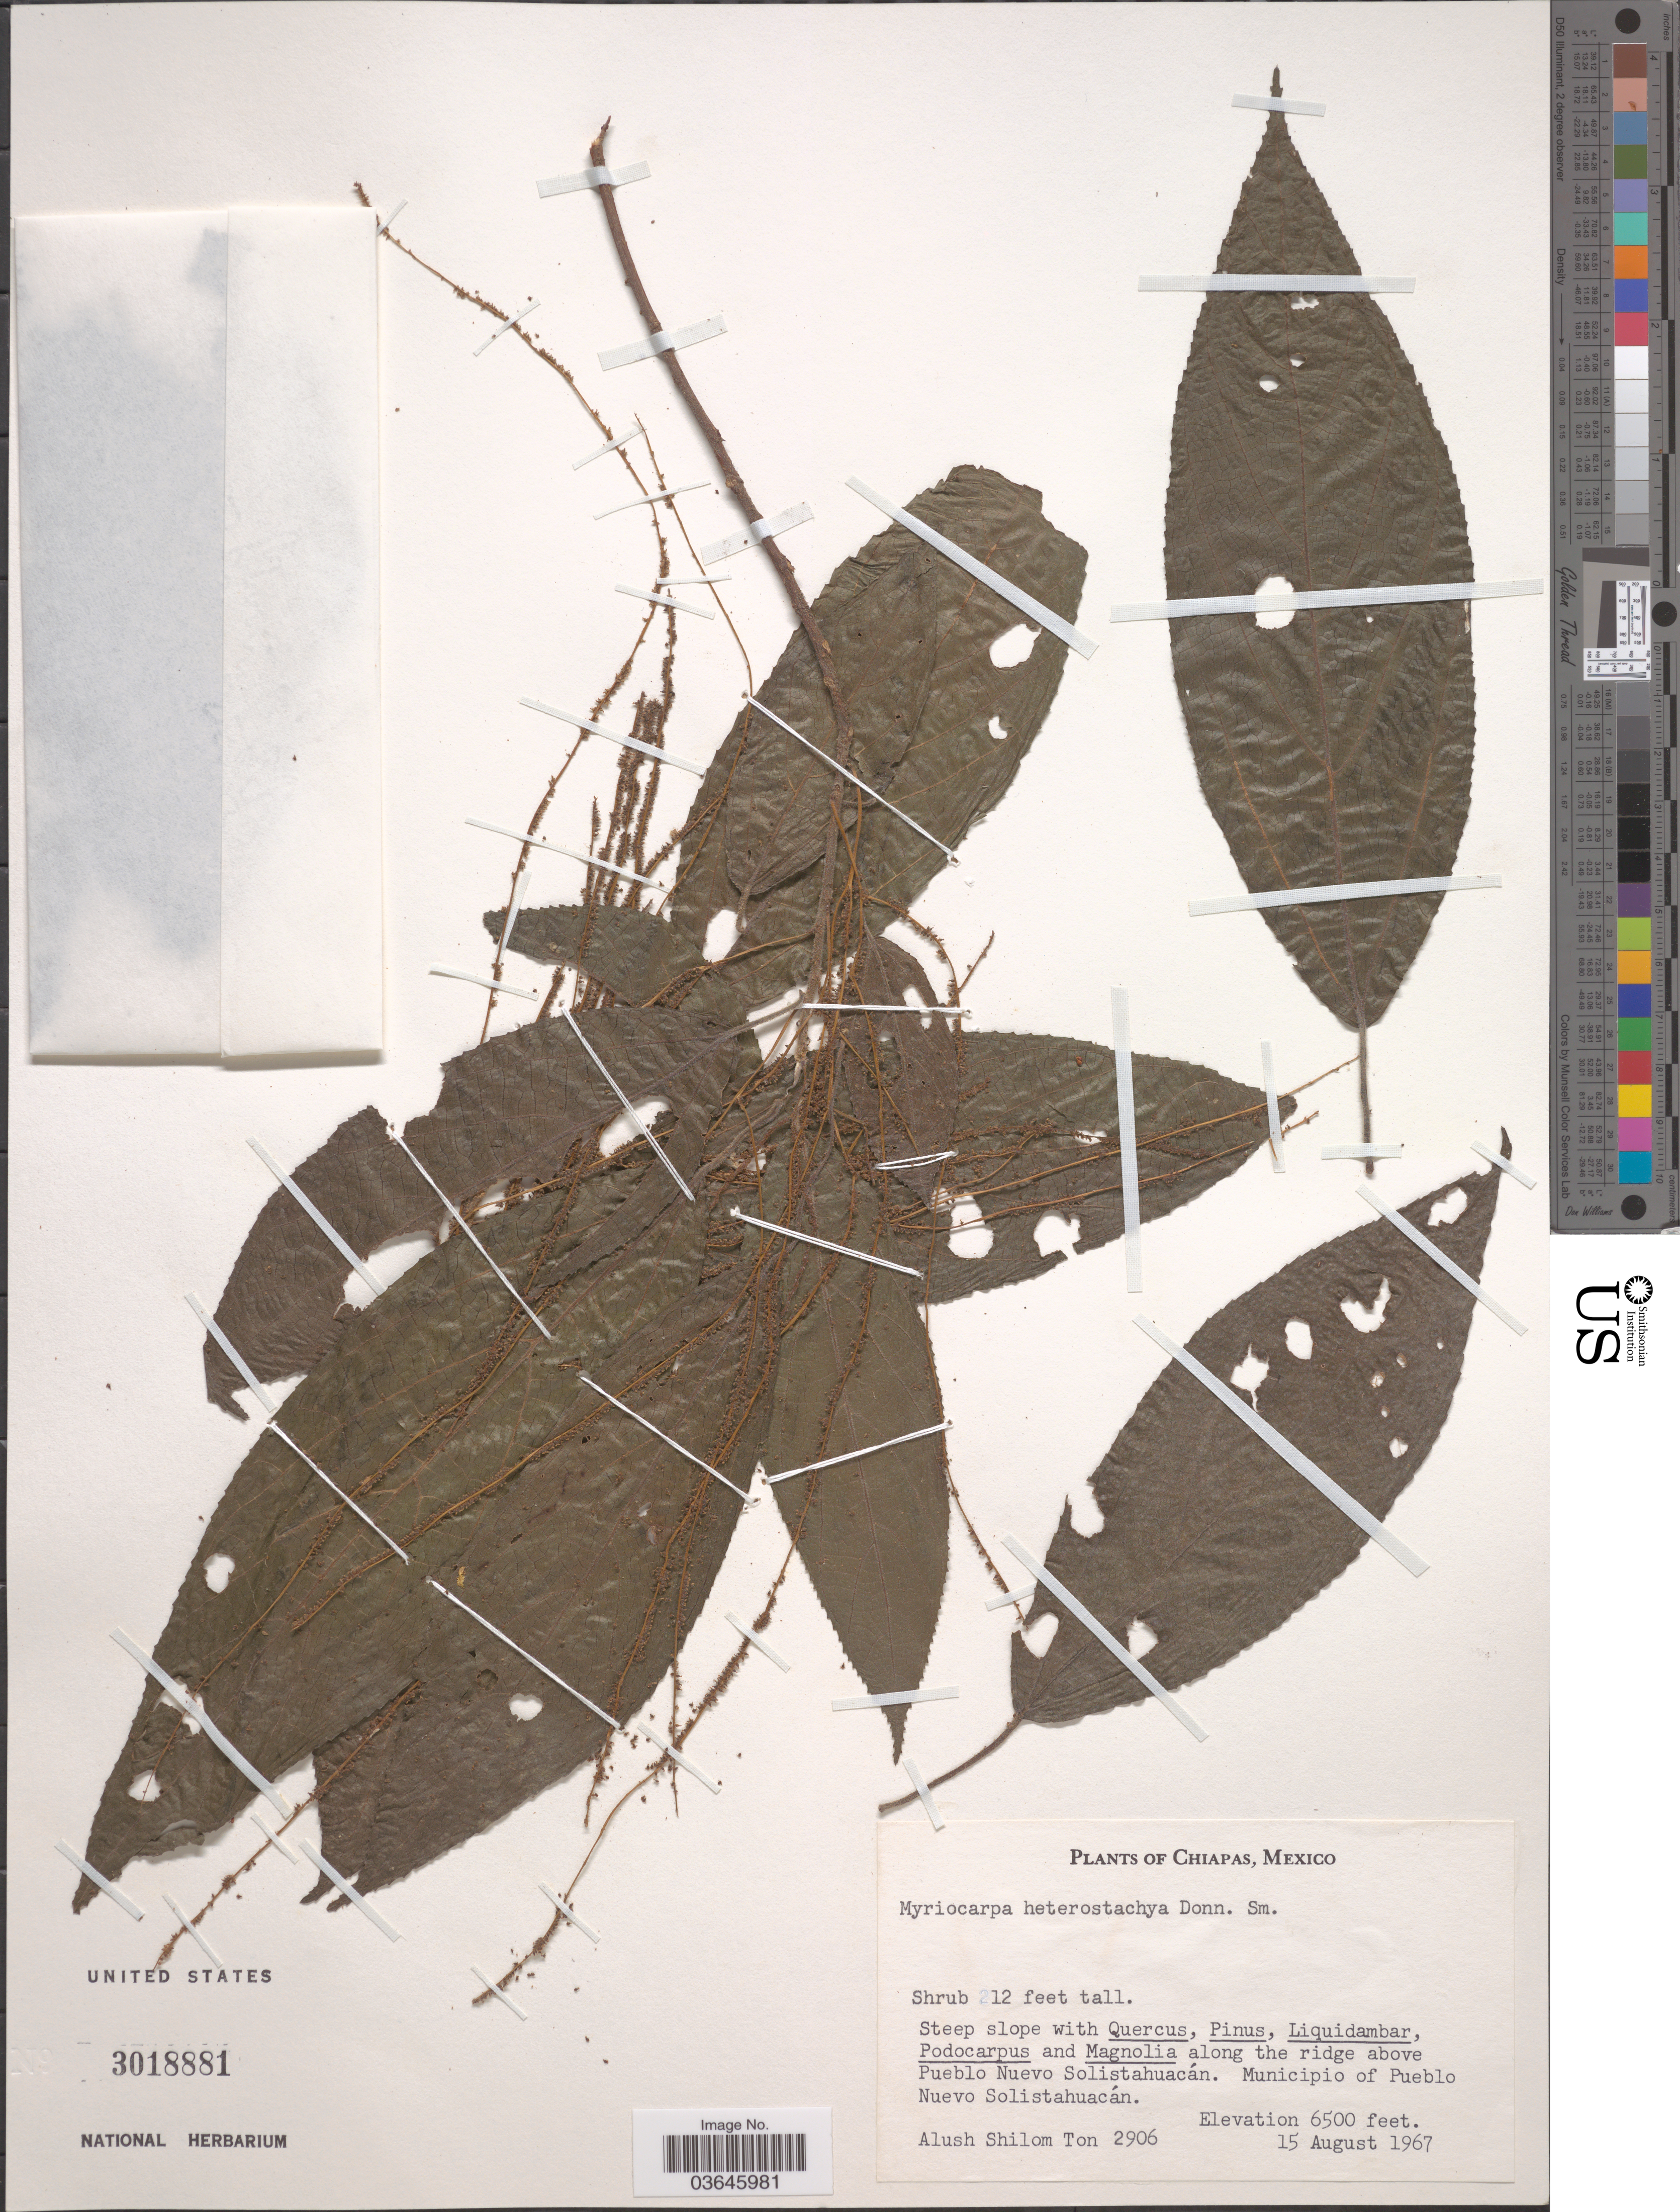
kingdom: Plantae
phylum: Tracheophyta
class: Magnoliopsida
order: Rosales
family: Urticaceae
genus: Myriocarpa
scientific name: Myriocarpa heterostachya Donn. Sm., nom. illeg.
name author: Donn. Sm.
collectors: A. M. Ton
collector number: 2906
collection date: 1967-08-15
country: Mexico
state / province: Chiapas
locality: Along the ridge above Pueblo Nuevo Solistahuacán. Municipio of Pueblo Nuevo Solistahuacán.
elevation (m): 1981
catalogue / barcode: US 3018881